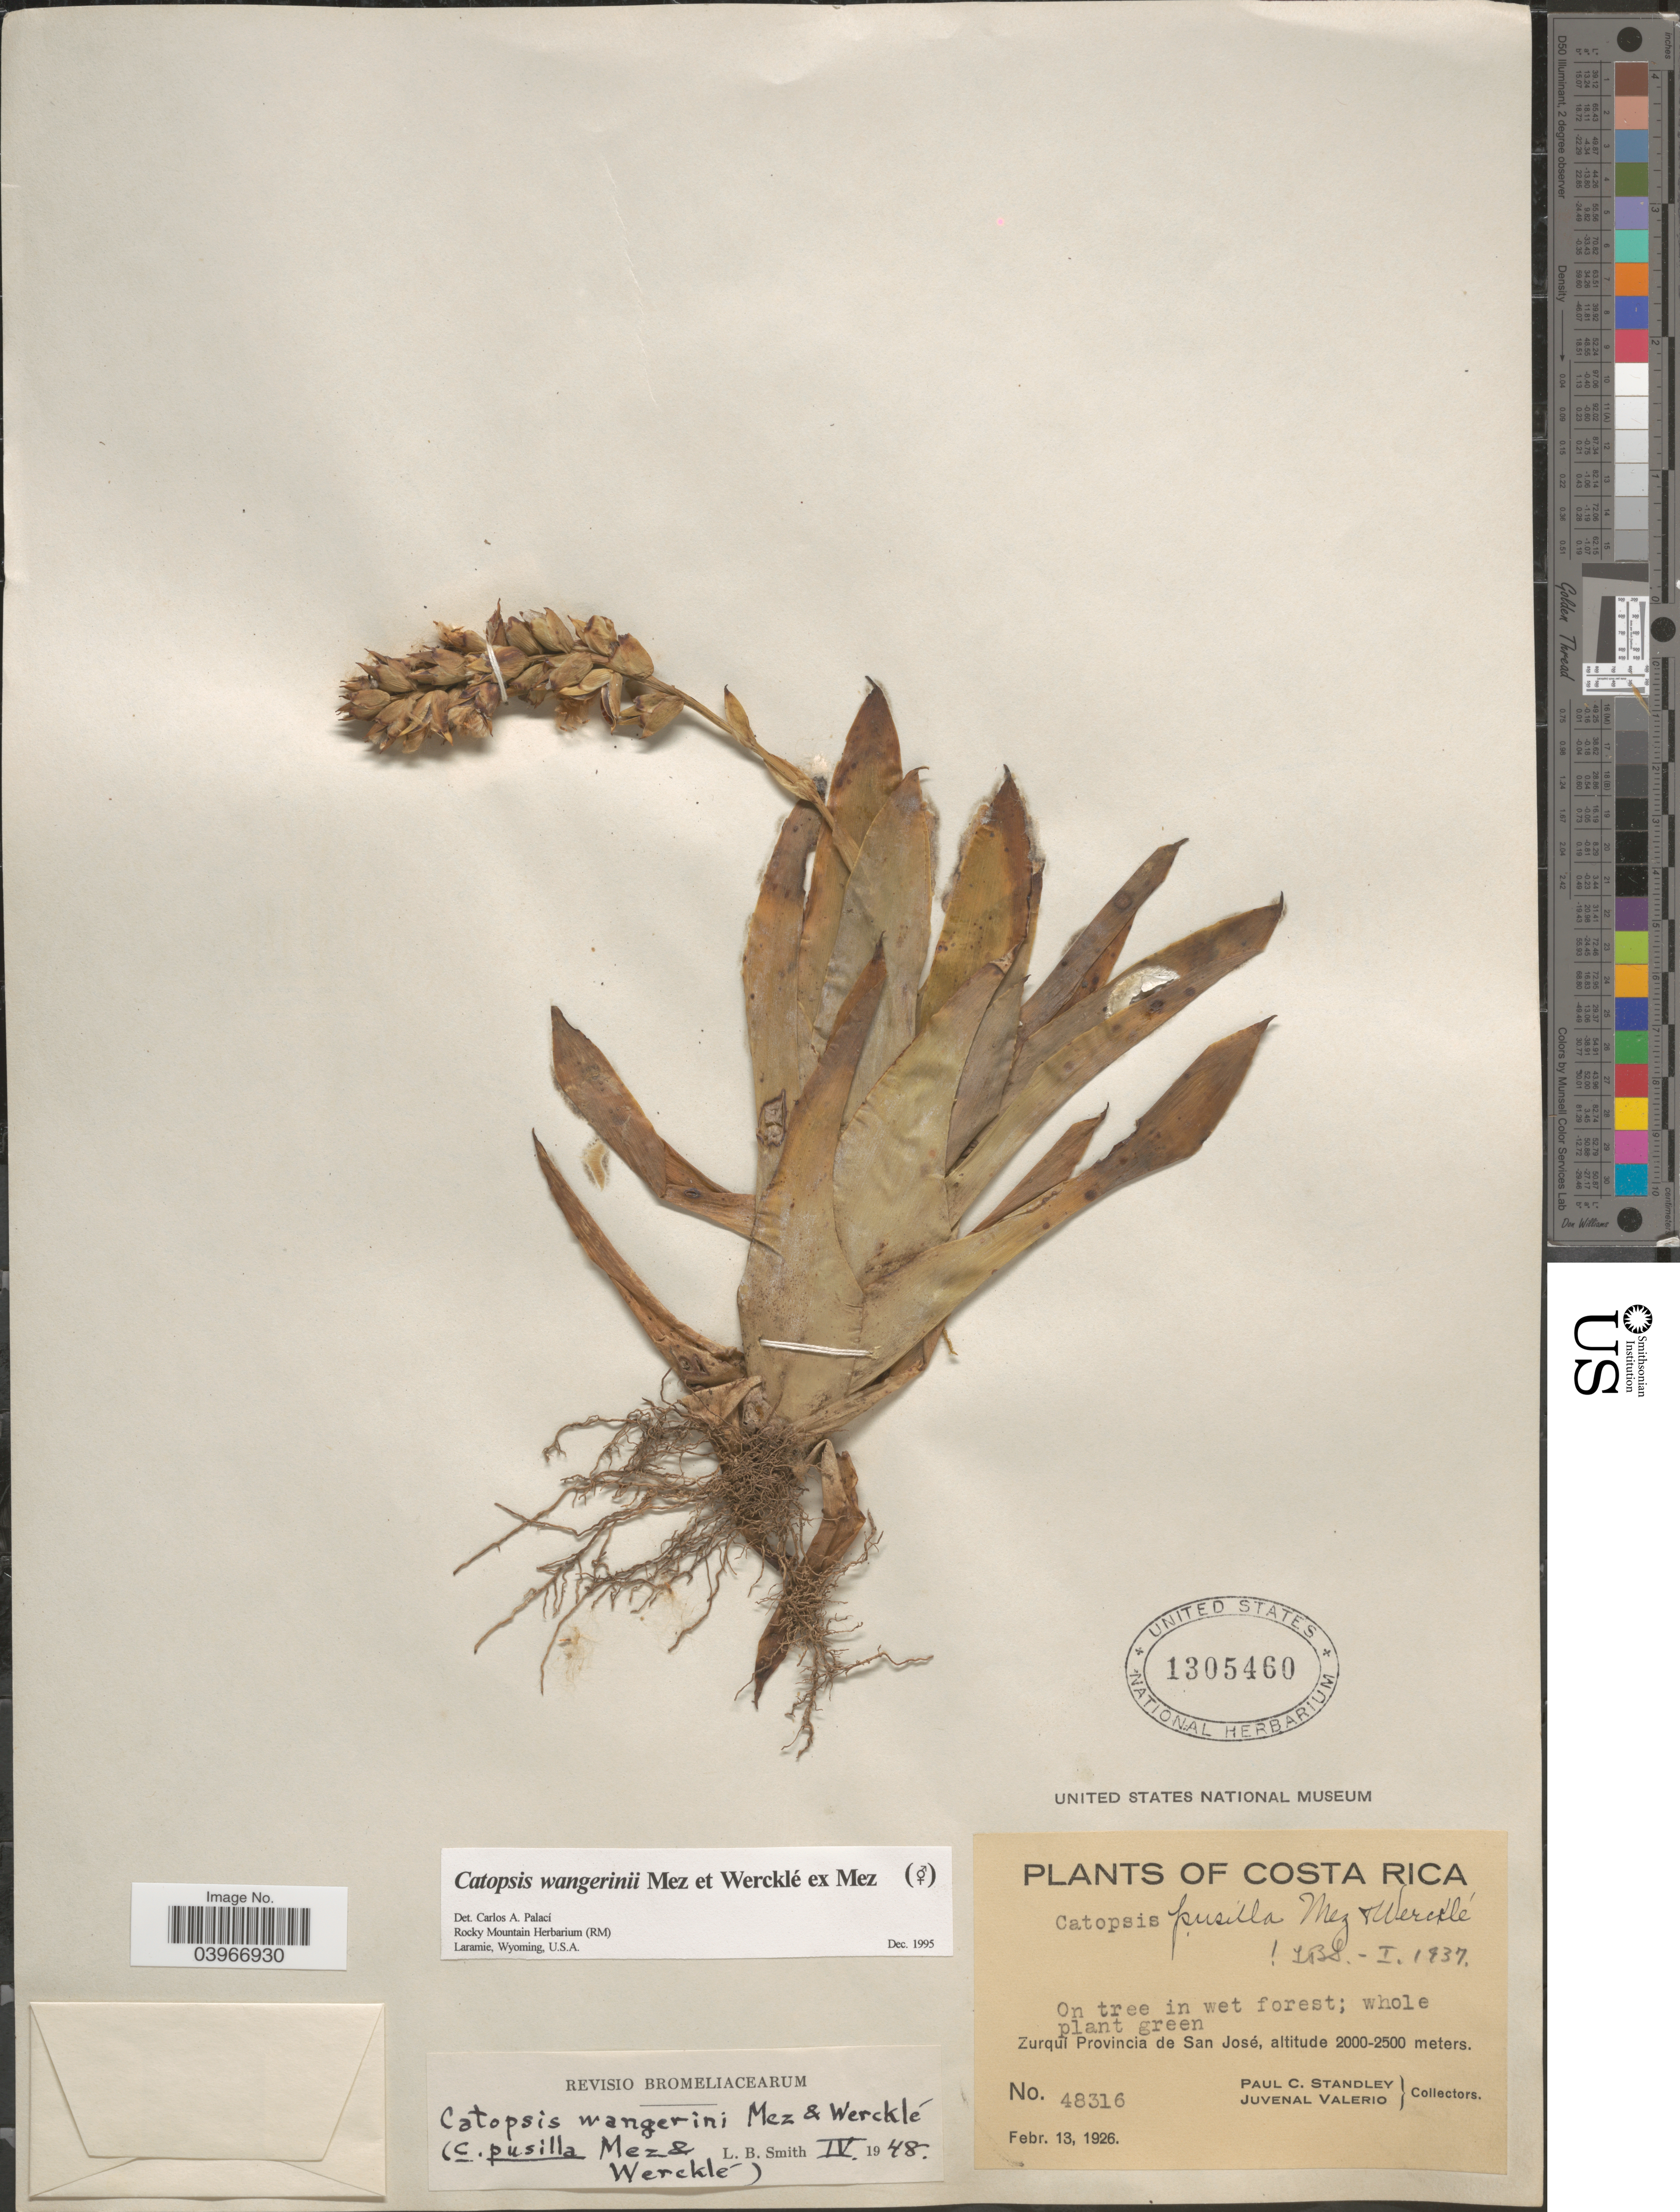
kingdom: Plantae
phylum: Tracheophyta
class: Liliopsida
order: Poales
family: Bromeliaceae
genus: Catopsis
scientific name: Catopsis wangerinii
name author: Mez & Wercklé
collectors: P. C. Standley & J. Valerio R.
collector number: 48316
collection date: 1926-02-13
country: Costa Rica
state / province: San José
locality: Zurquí.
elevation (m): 2000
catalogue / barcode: US 1305460